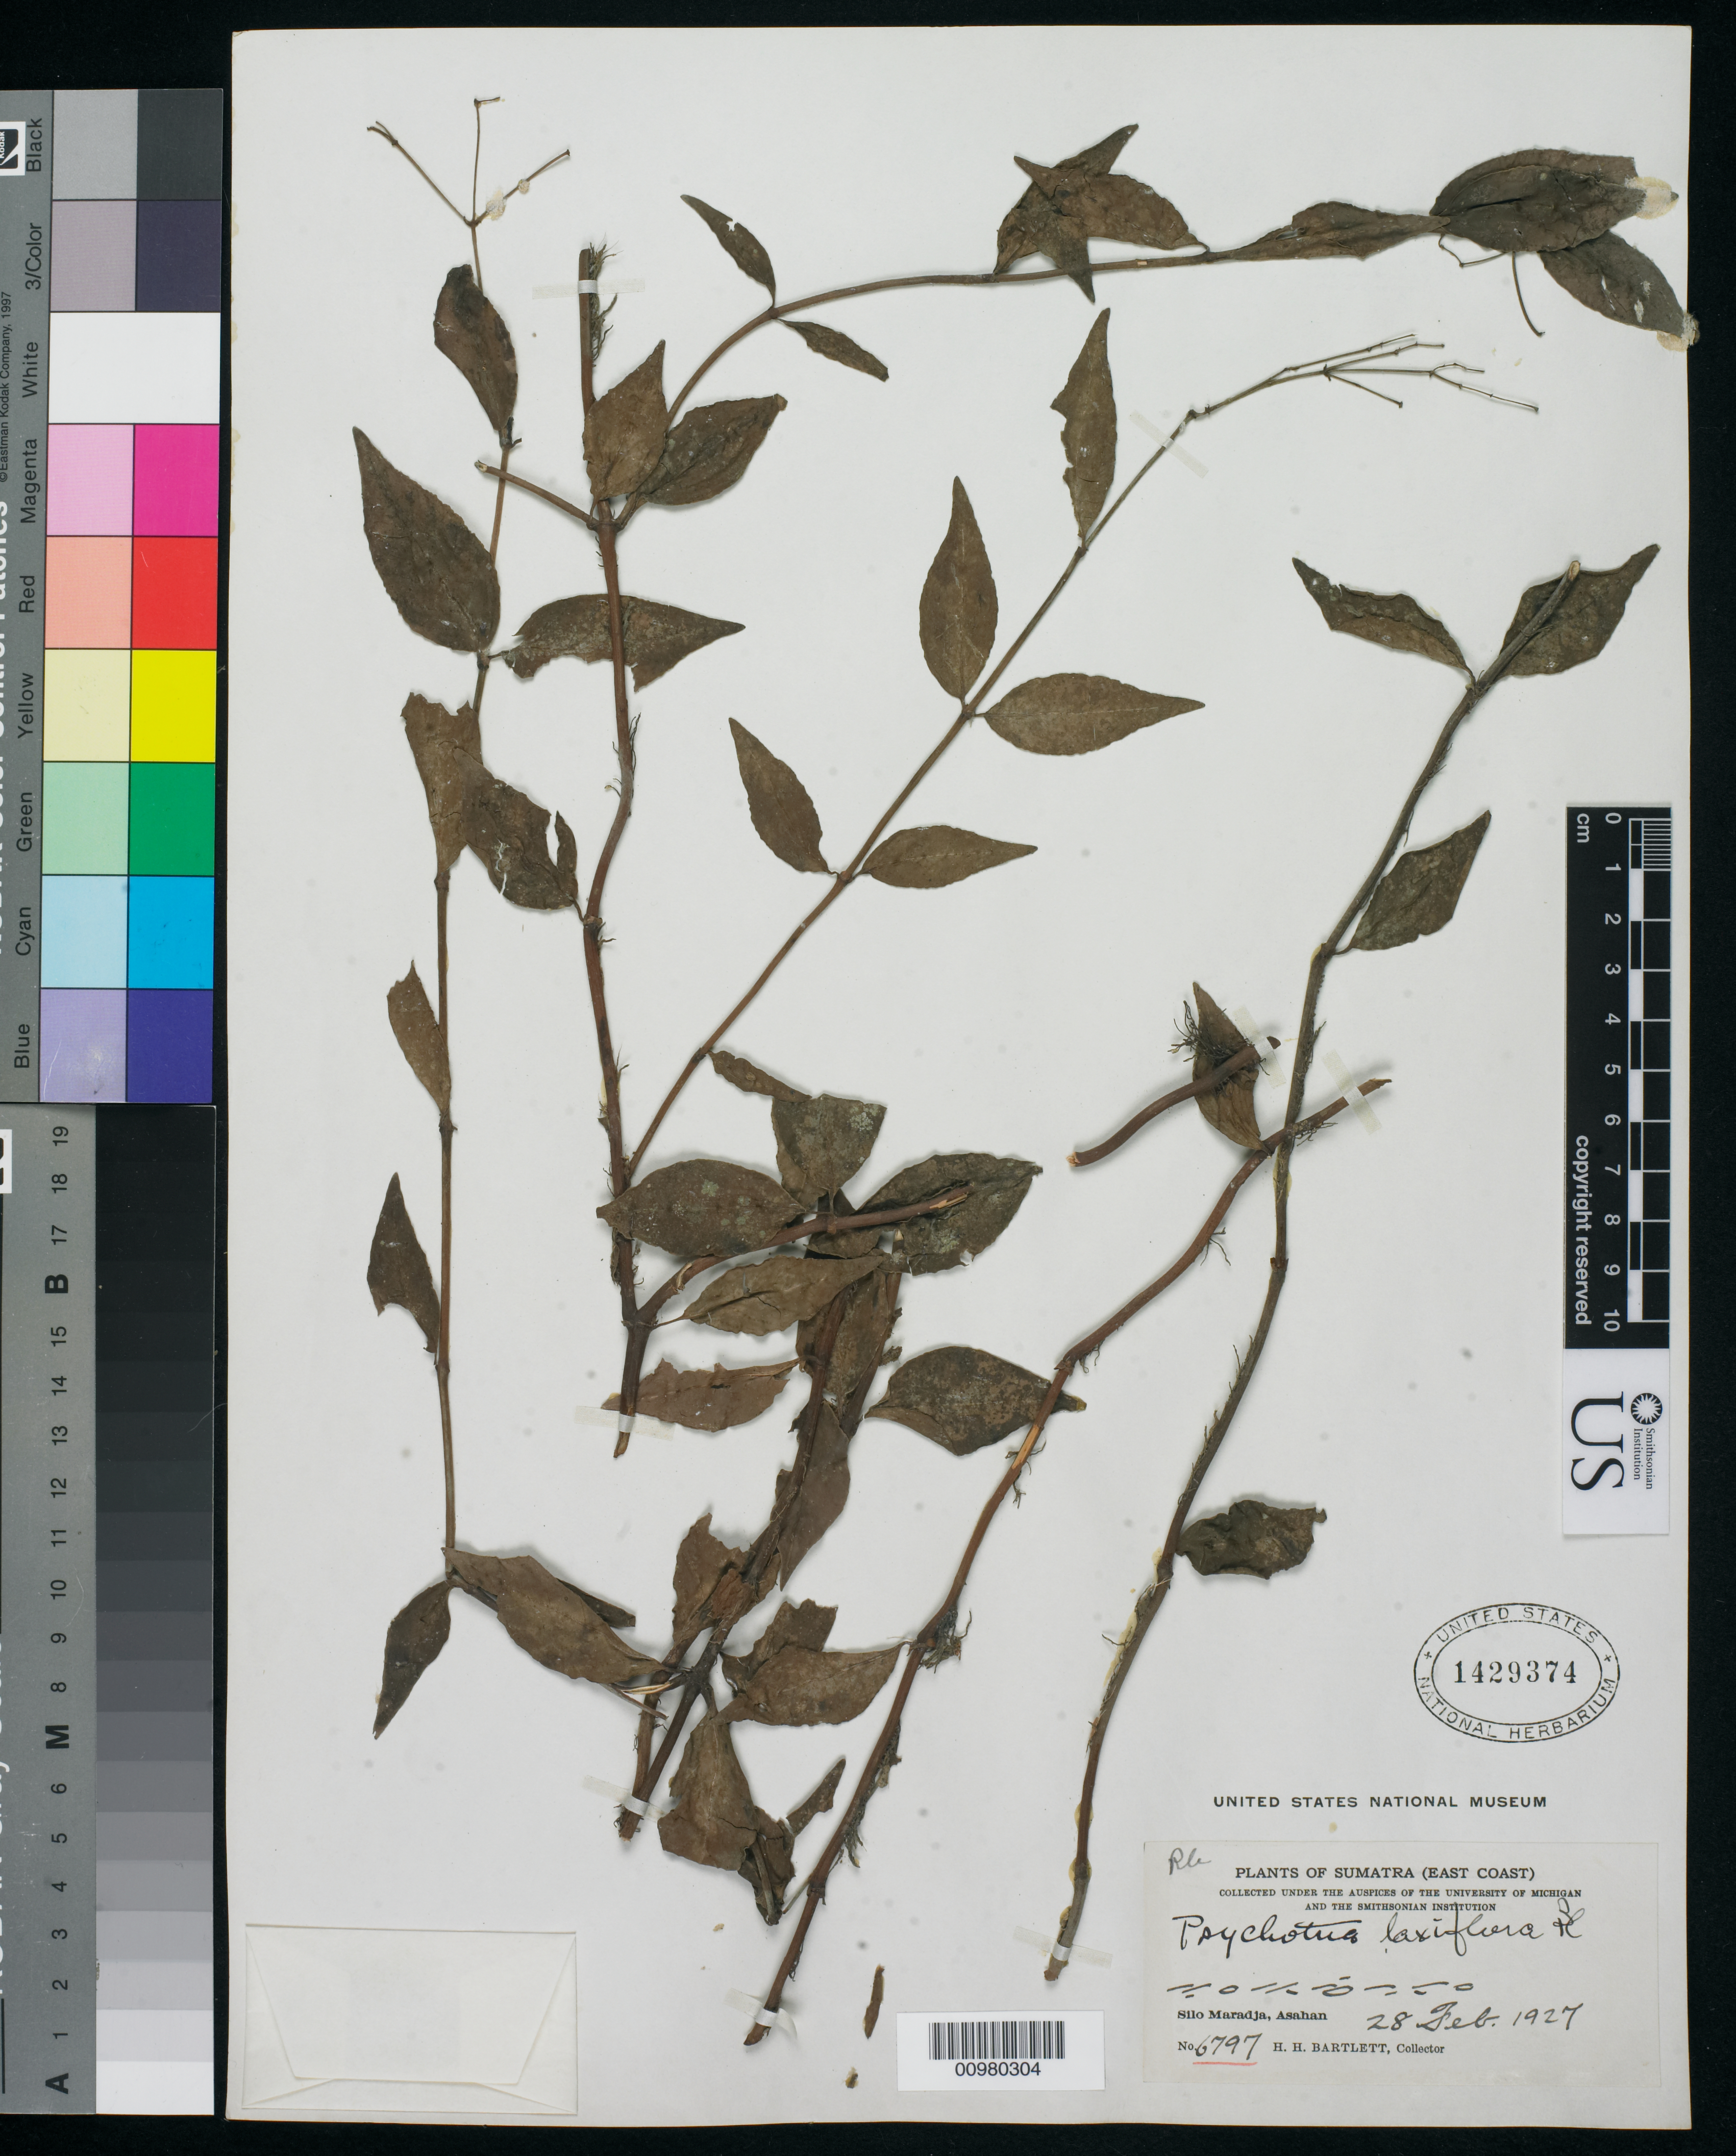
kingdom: Plantae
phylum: Tracheophyta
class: Magnoliopsida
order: Gentianales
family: Rubiaceae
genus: Psychotria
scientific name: Psychotria laxiflora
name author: Blume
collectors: H. H. Bartlett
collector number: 6797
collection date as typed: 28 Feb 1927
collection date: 1927-02-28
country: Indonesia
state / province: Sumatra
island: Sumatra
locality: East coast of Sumatra, Silo Maradja, Asahan.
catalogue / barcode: US 1429374